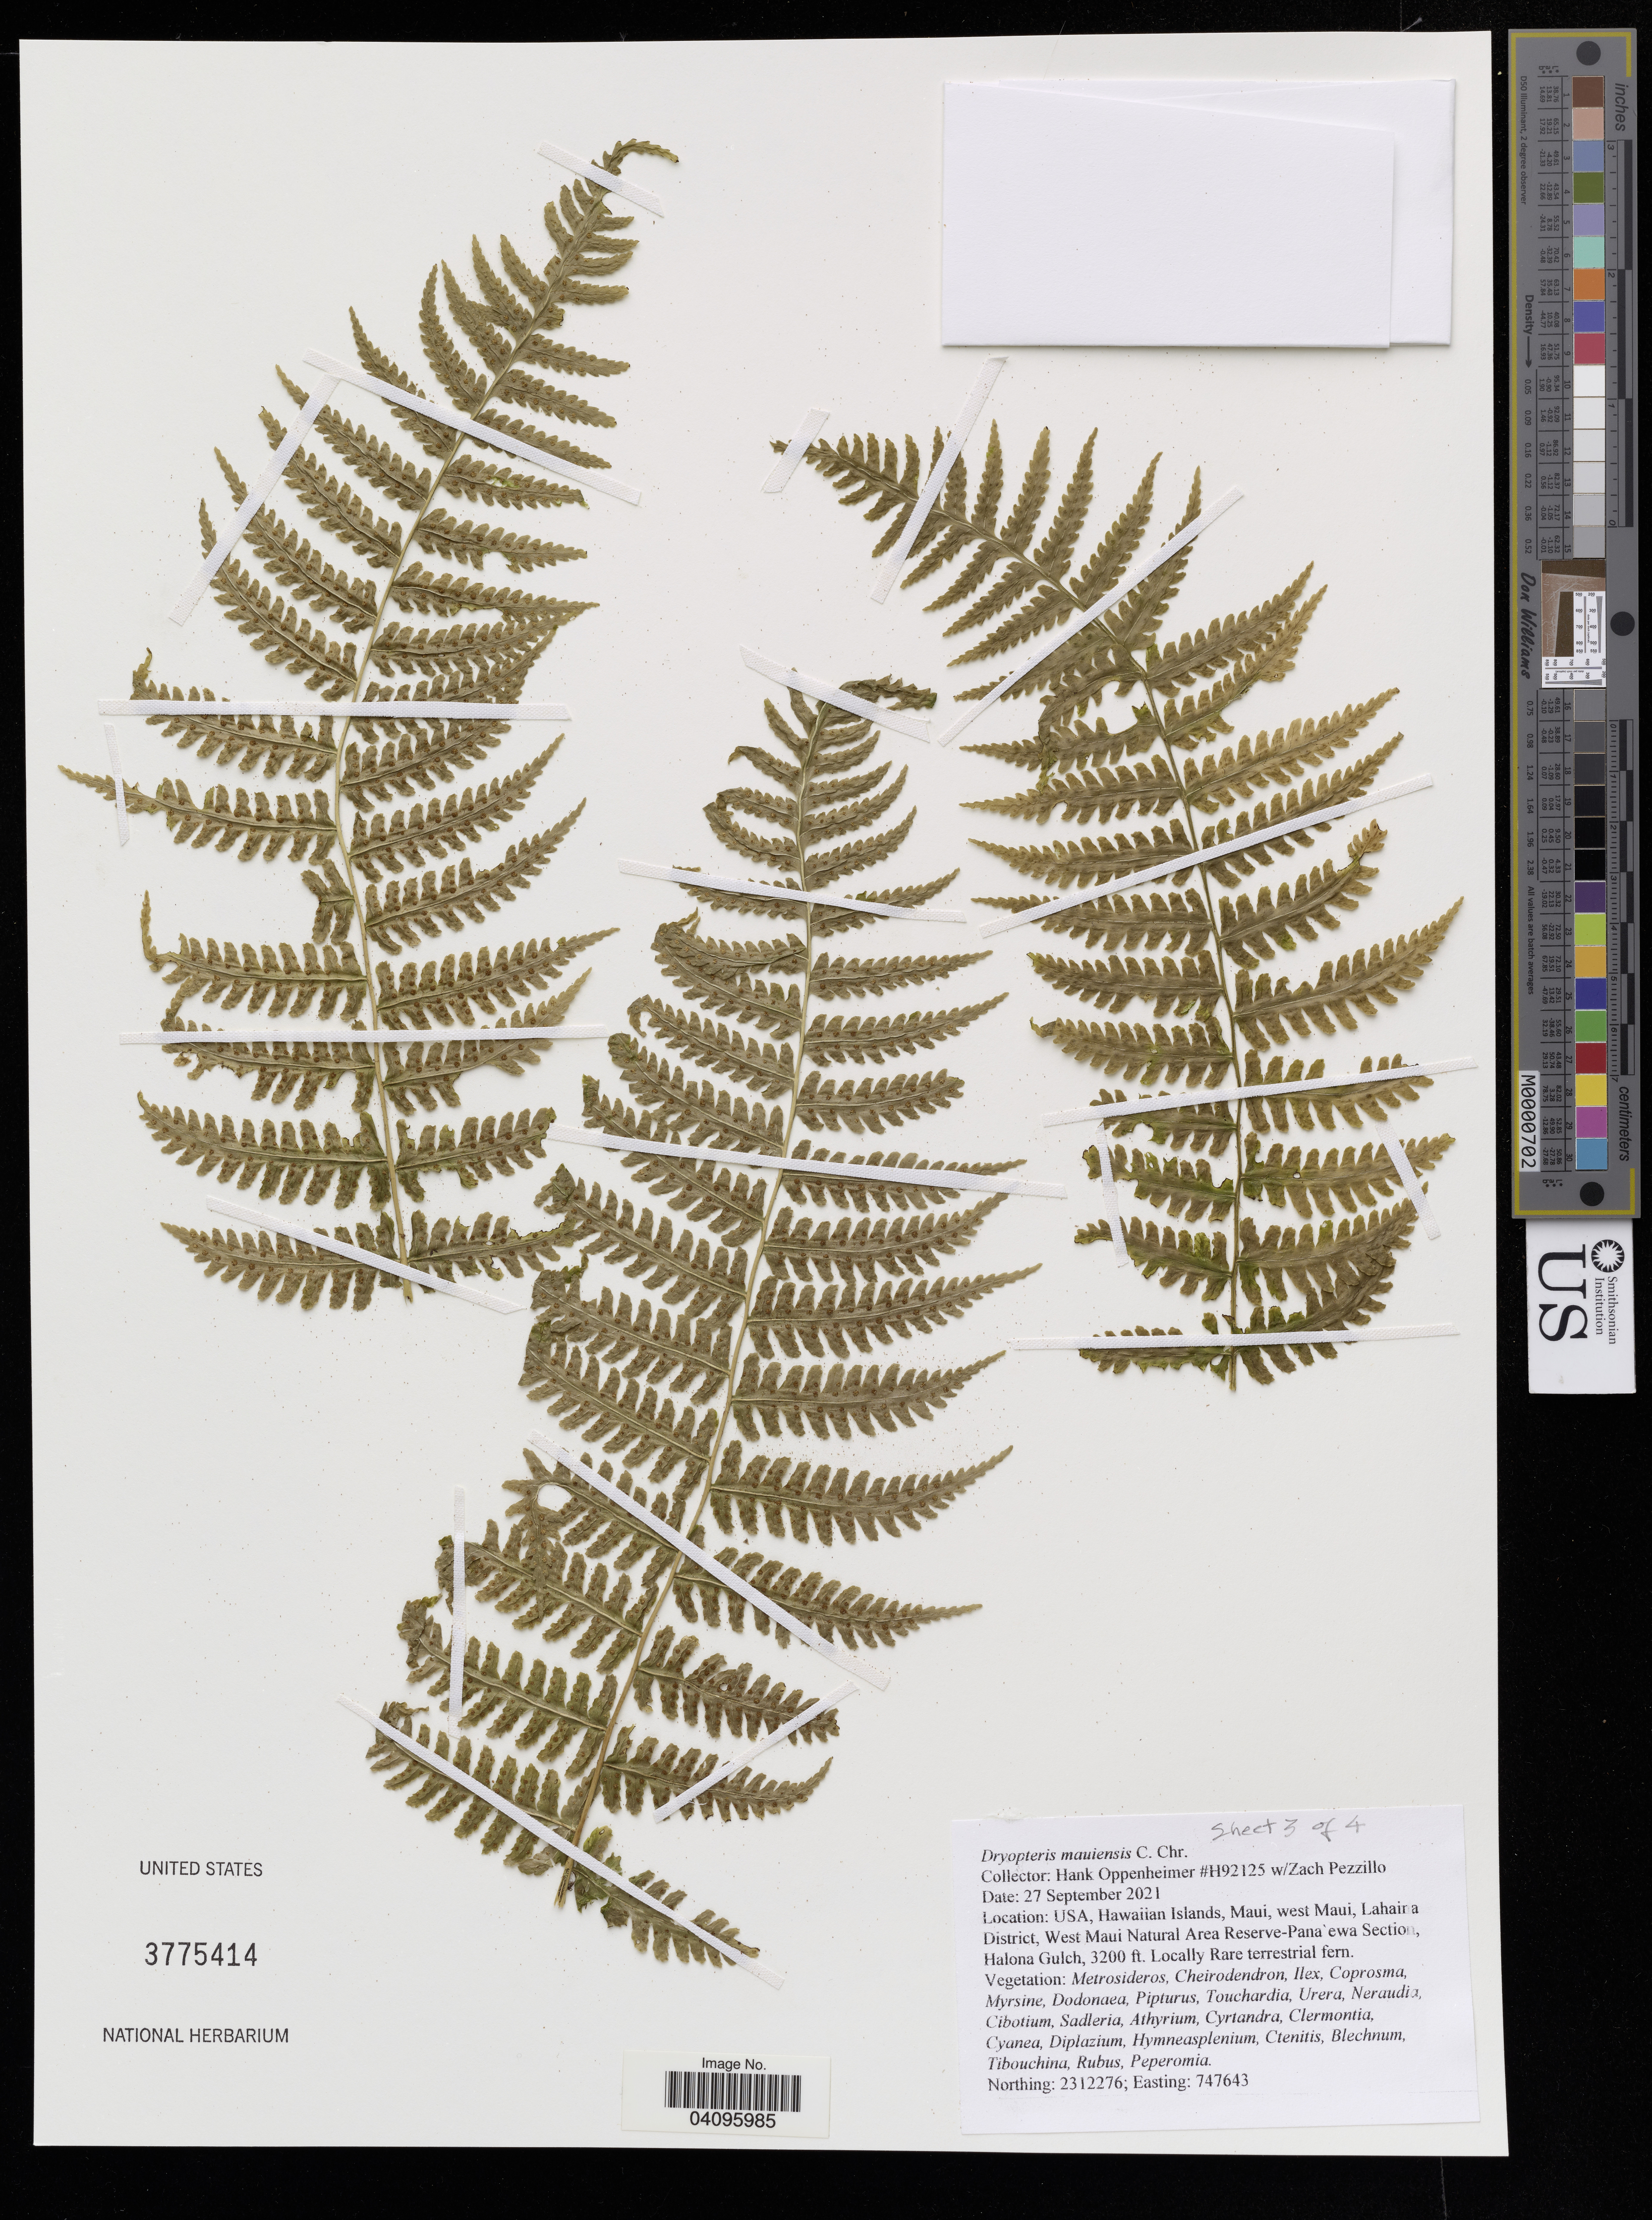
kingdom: Plantae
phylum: Tracheophyta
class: Polypodiopsida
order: Polypodiales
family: Dryopteridaceae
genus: Dryopteris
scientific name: Dryopteris mauiensis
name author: C. Chr.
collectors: H. Oppenheimer & Z. Pezzillo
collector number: H92125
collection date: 2021-09-27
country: United States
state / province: Hawaii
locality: Maui, west Maui, Lahaina District, West Maui Natural Area Reserve-Pana èwa Section, Halona Gulch.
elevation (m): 975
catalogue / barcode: US 3775414